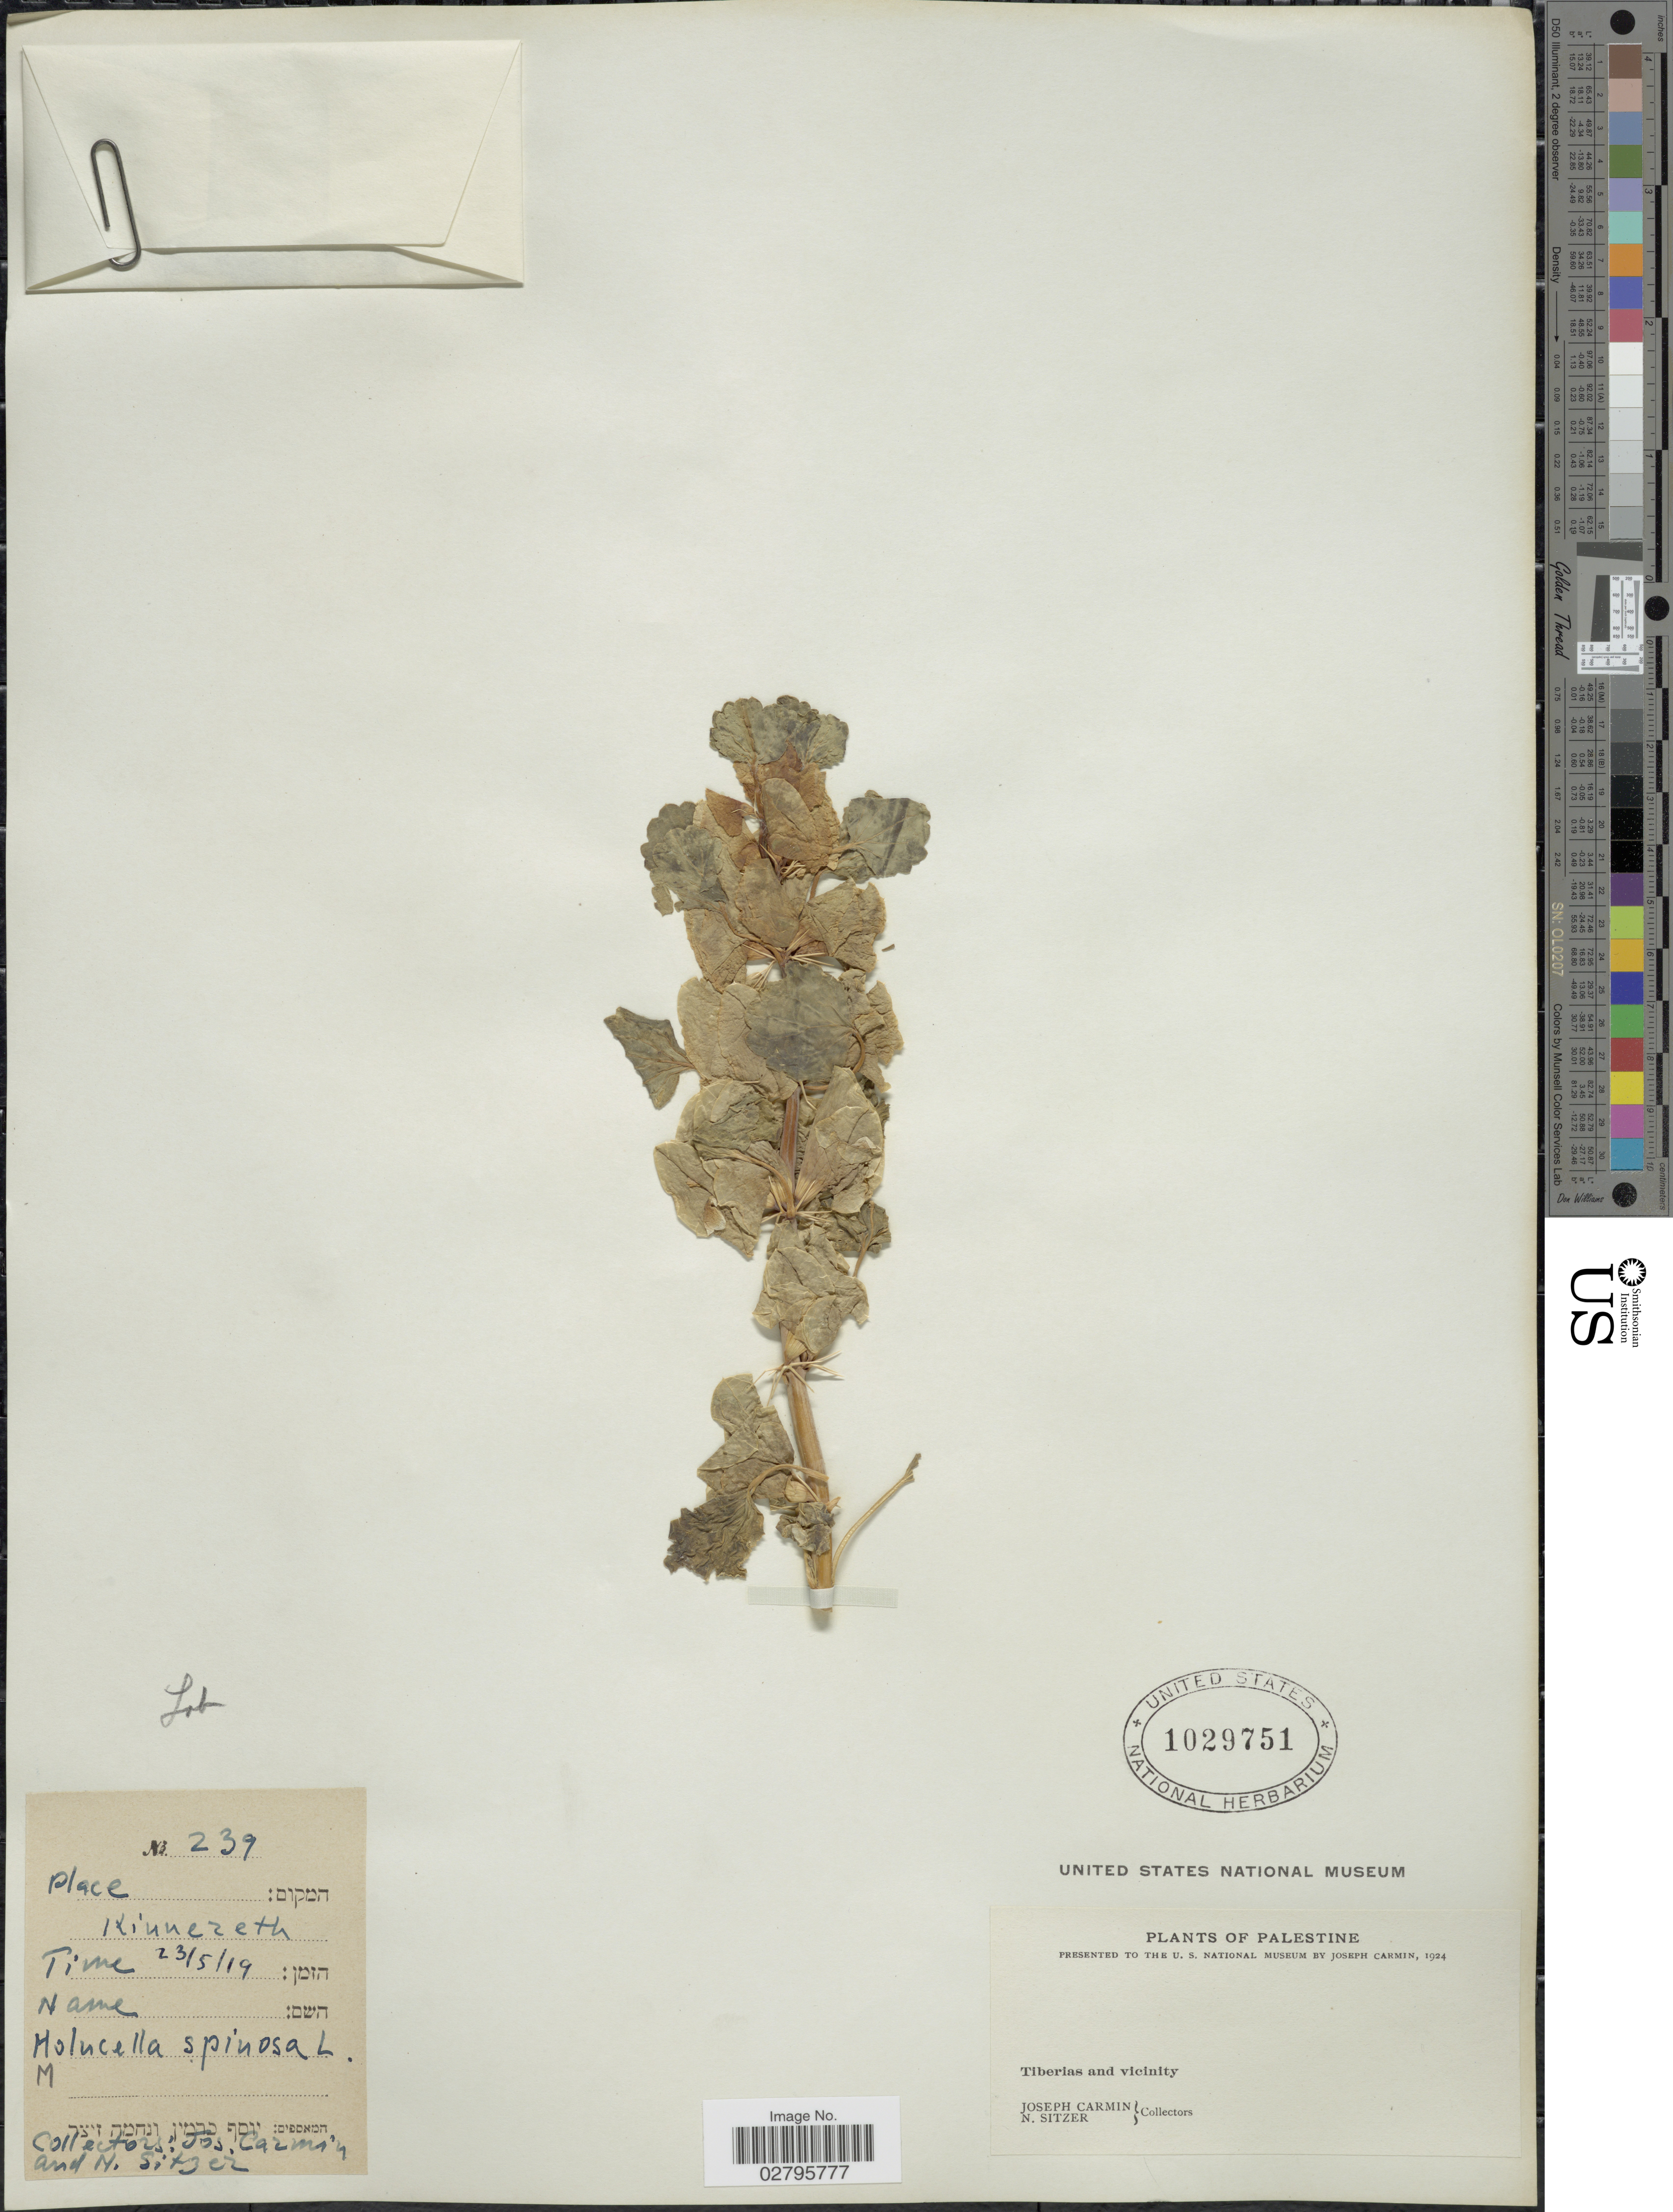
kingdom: Plantae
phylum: Tracheophyta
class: Magnoliopsida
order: Lamiales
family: Lamiaceae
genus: Moluccella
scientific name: Moluccella spinosa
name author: L.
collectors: J. Carmin & N. Sitzer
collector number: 239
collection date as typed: Transcribed d/m/y: 23/5/19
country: Israel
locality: Palestine, Tiberias and vicinity.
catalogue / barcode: US 1029751